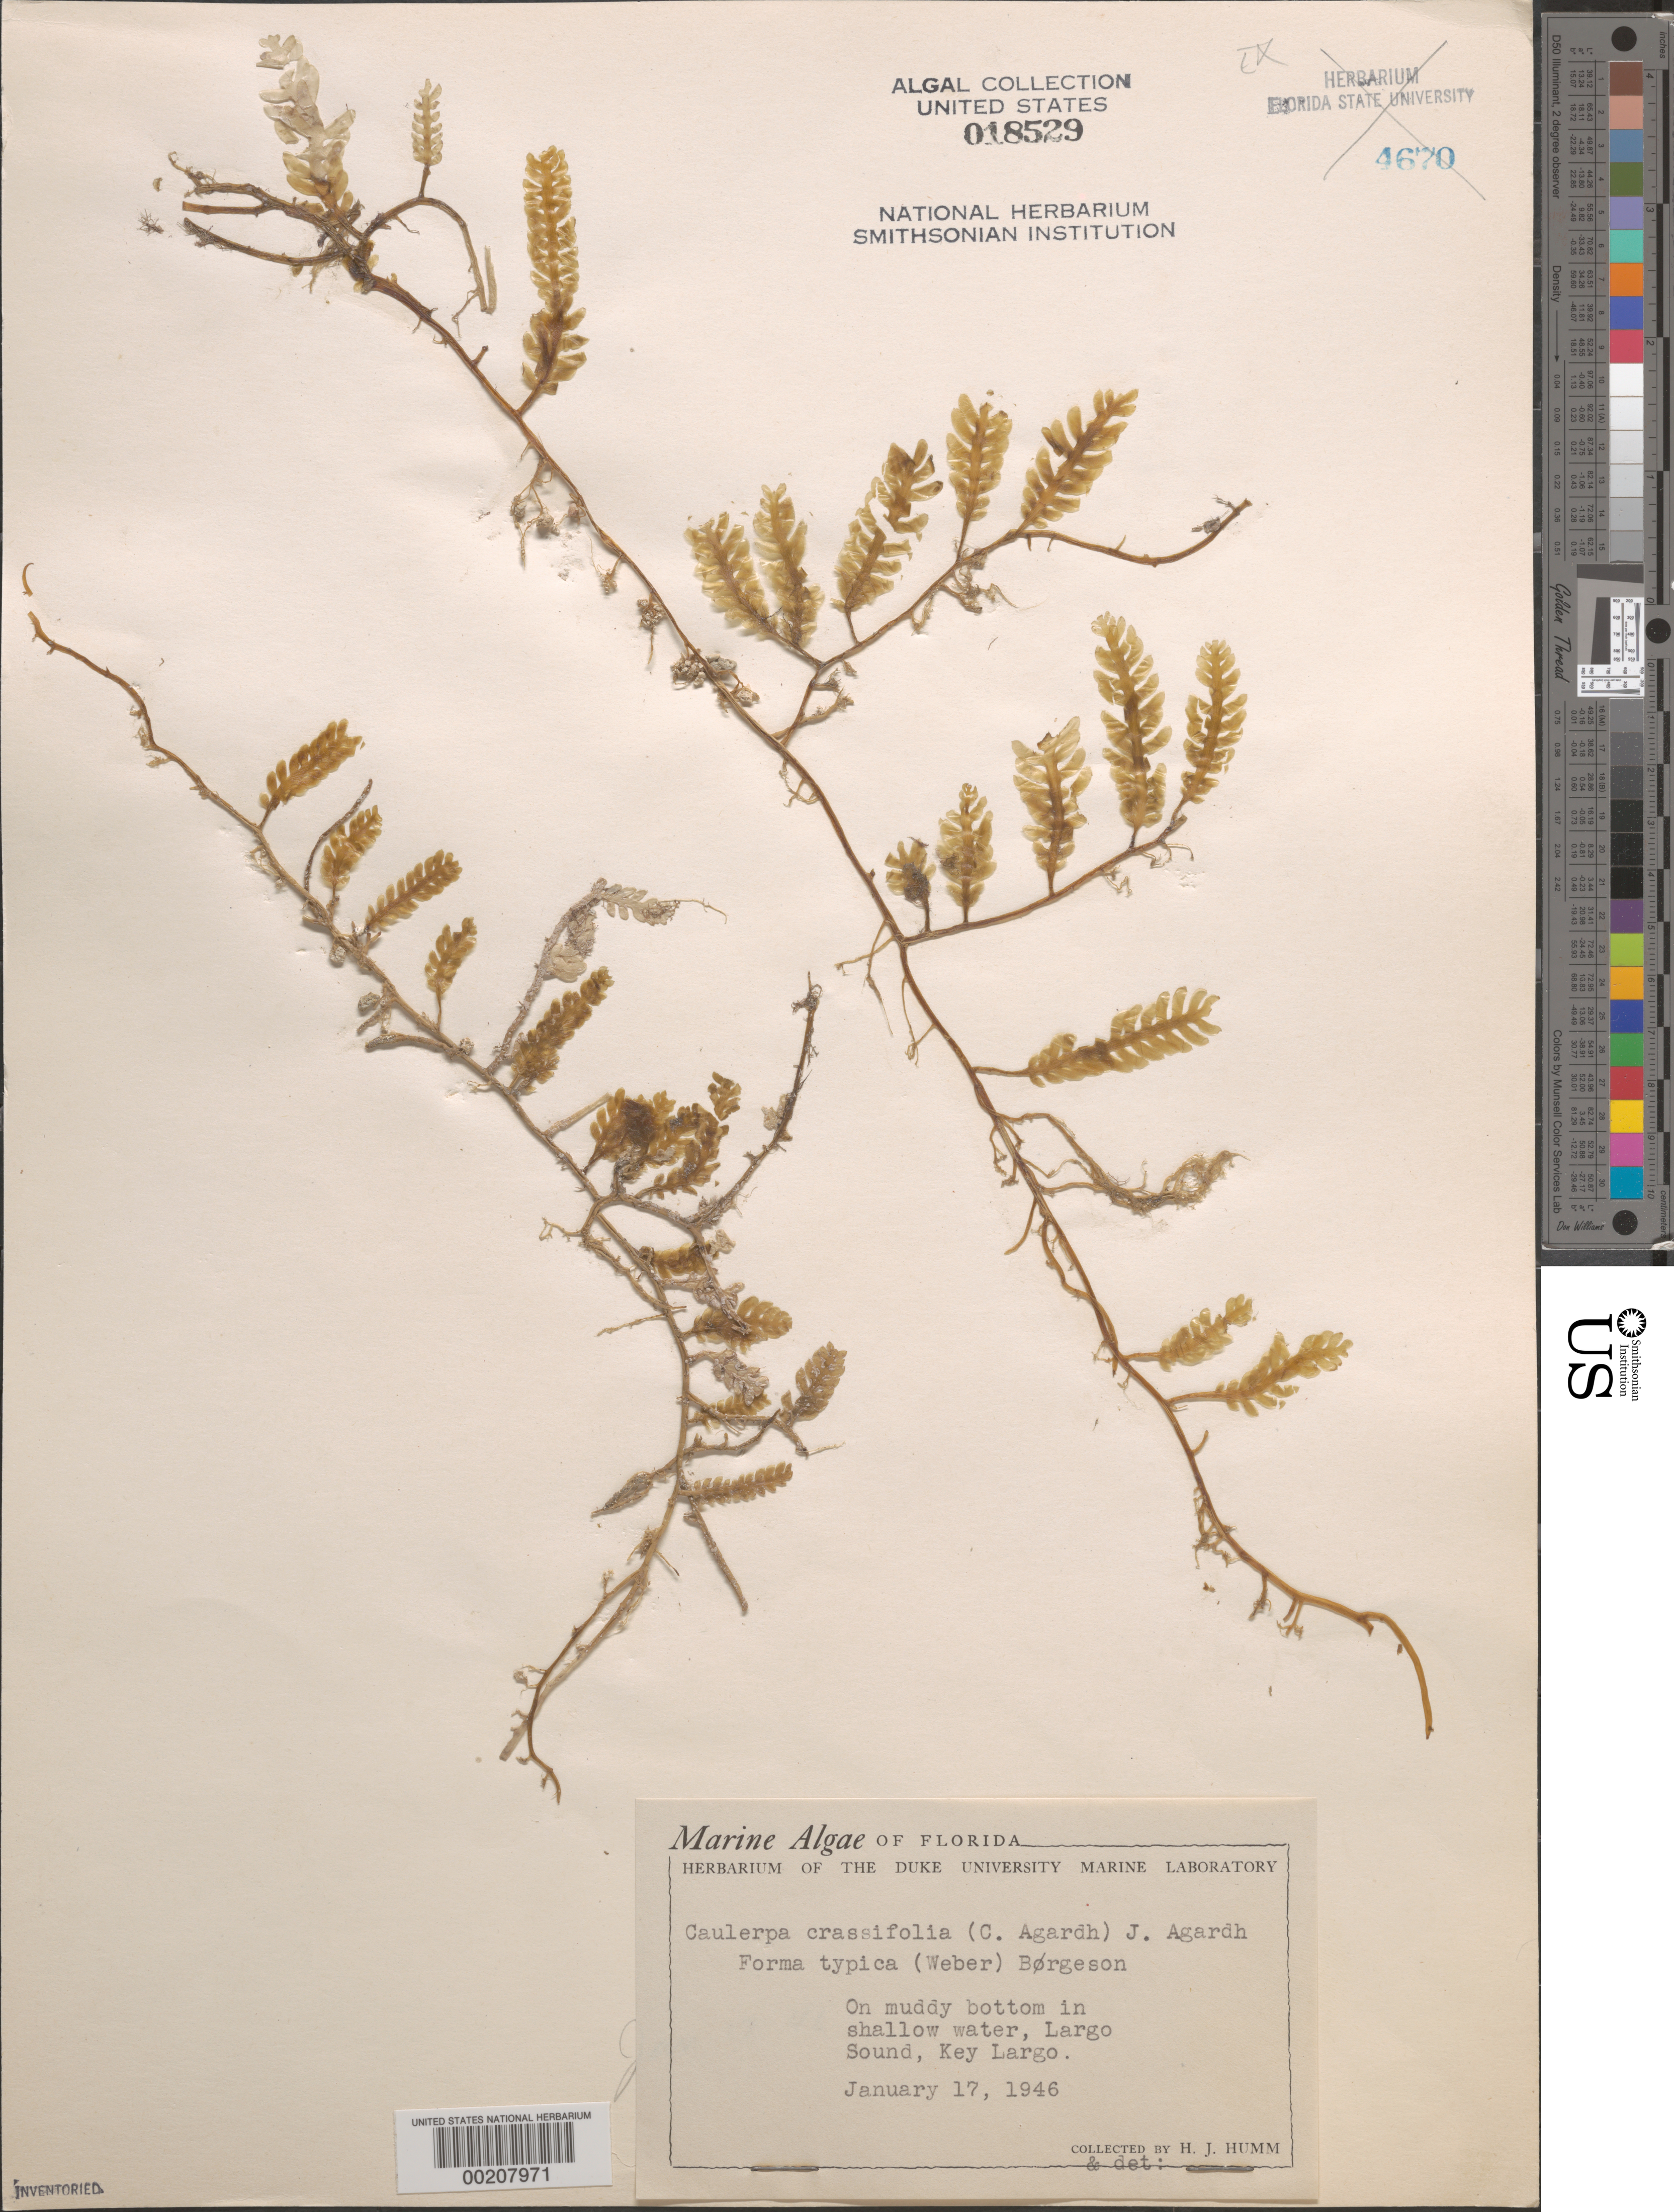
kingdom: Plantae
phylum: Chlorophyta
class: Ulvophyceae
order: Cladophorales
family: Cladophoraceae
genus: Cladophora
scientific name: Cladophora glomerata var. crassior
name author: (C. Agardh) C. Hoek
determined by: Algae name updating Project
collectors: H. J. Humm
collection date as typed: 17 Jan 1946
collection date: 1946-01-17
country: United States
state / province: Florida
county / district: Monroe County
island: Key Largo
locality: Largo Sound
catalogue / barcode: US 18529